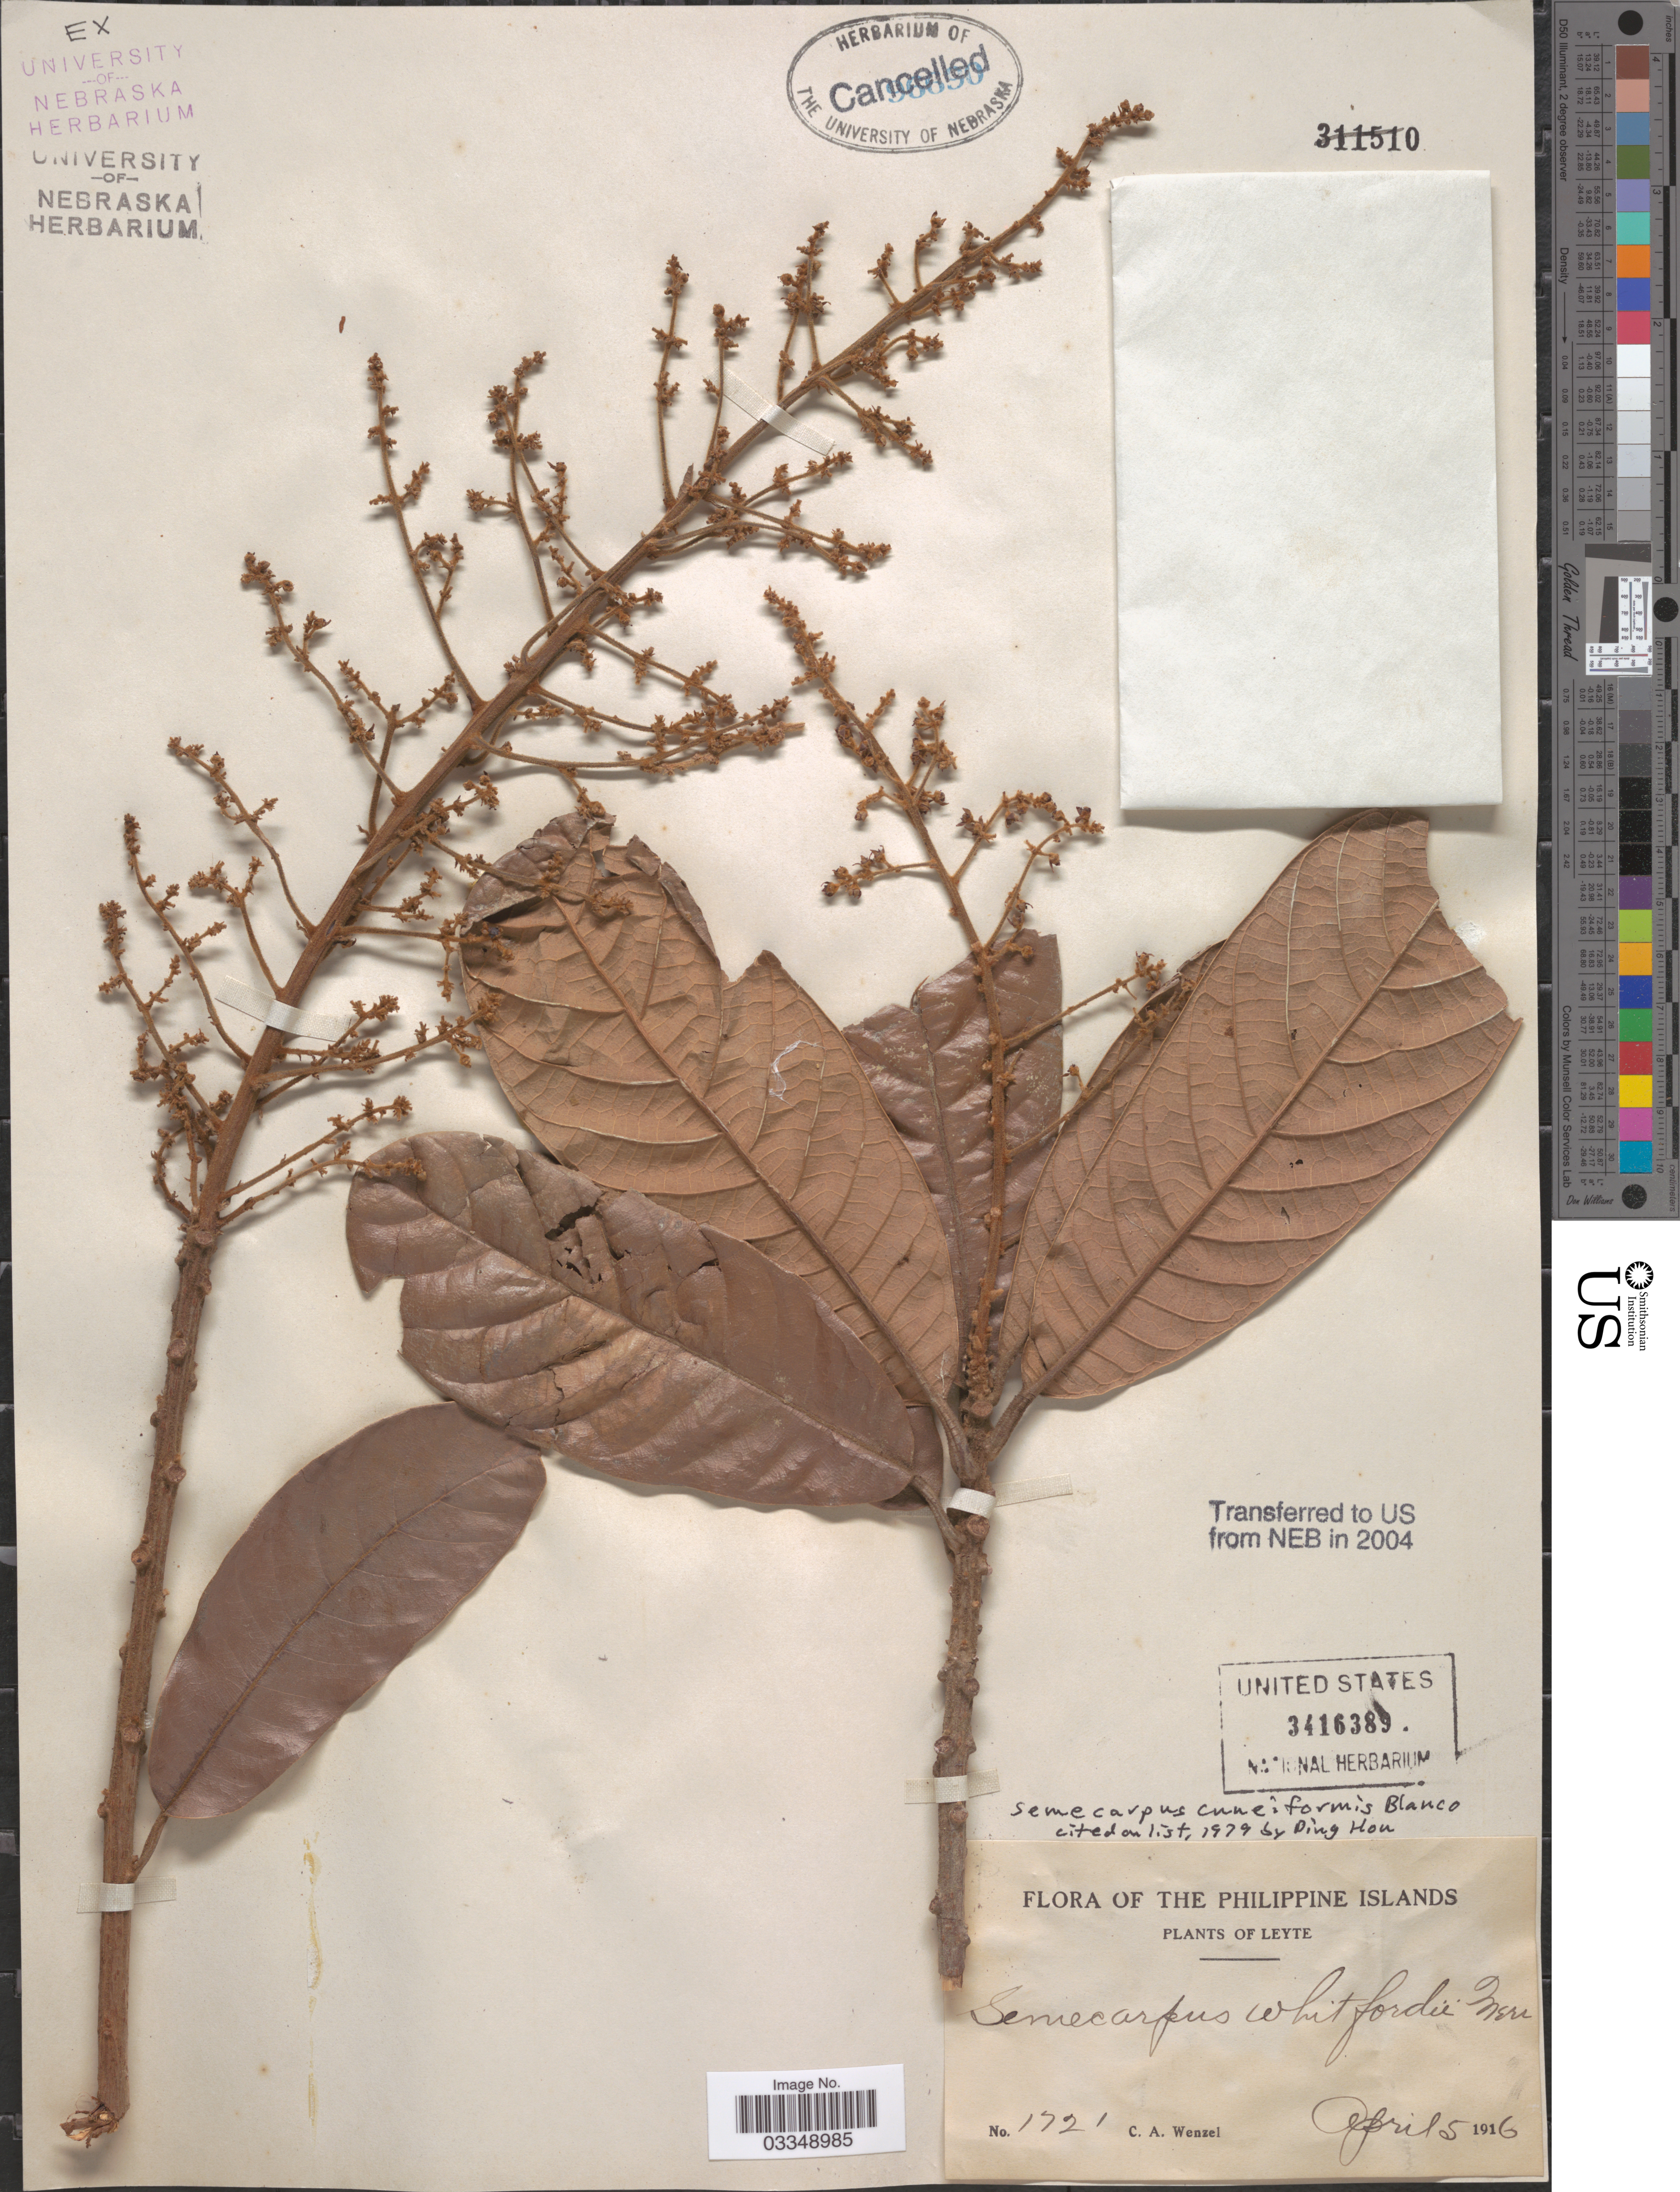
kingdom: Plantae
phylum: Tracheophyta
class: Magnoliopsida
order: Sapindales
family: Anacardiaceae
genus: Semecarpus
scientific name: Semecarpus cuneiformis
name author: Blanco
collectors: C. Wenzel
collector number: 1721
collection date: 1916-04-05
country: Philippines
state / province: Eastern Visayas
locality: The Philippine Islands. Leyte.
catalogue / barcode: US 3416389